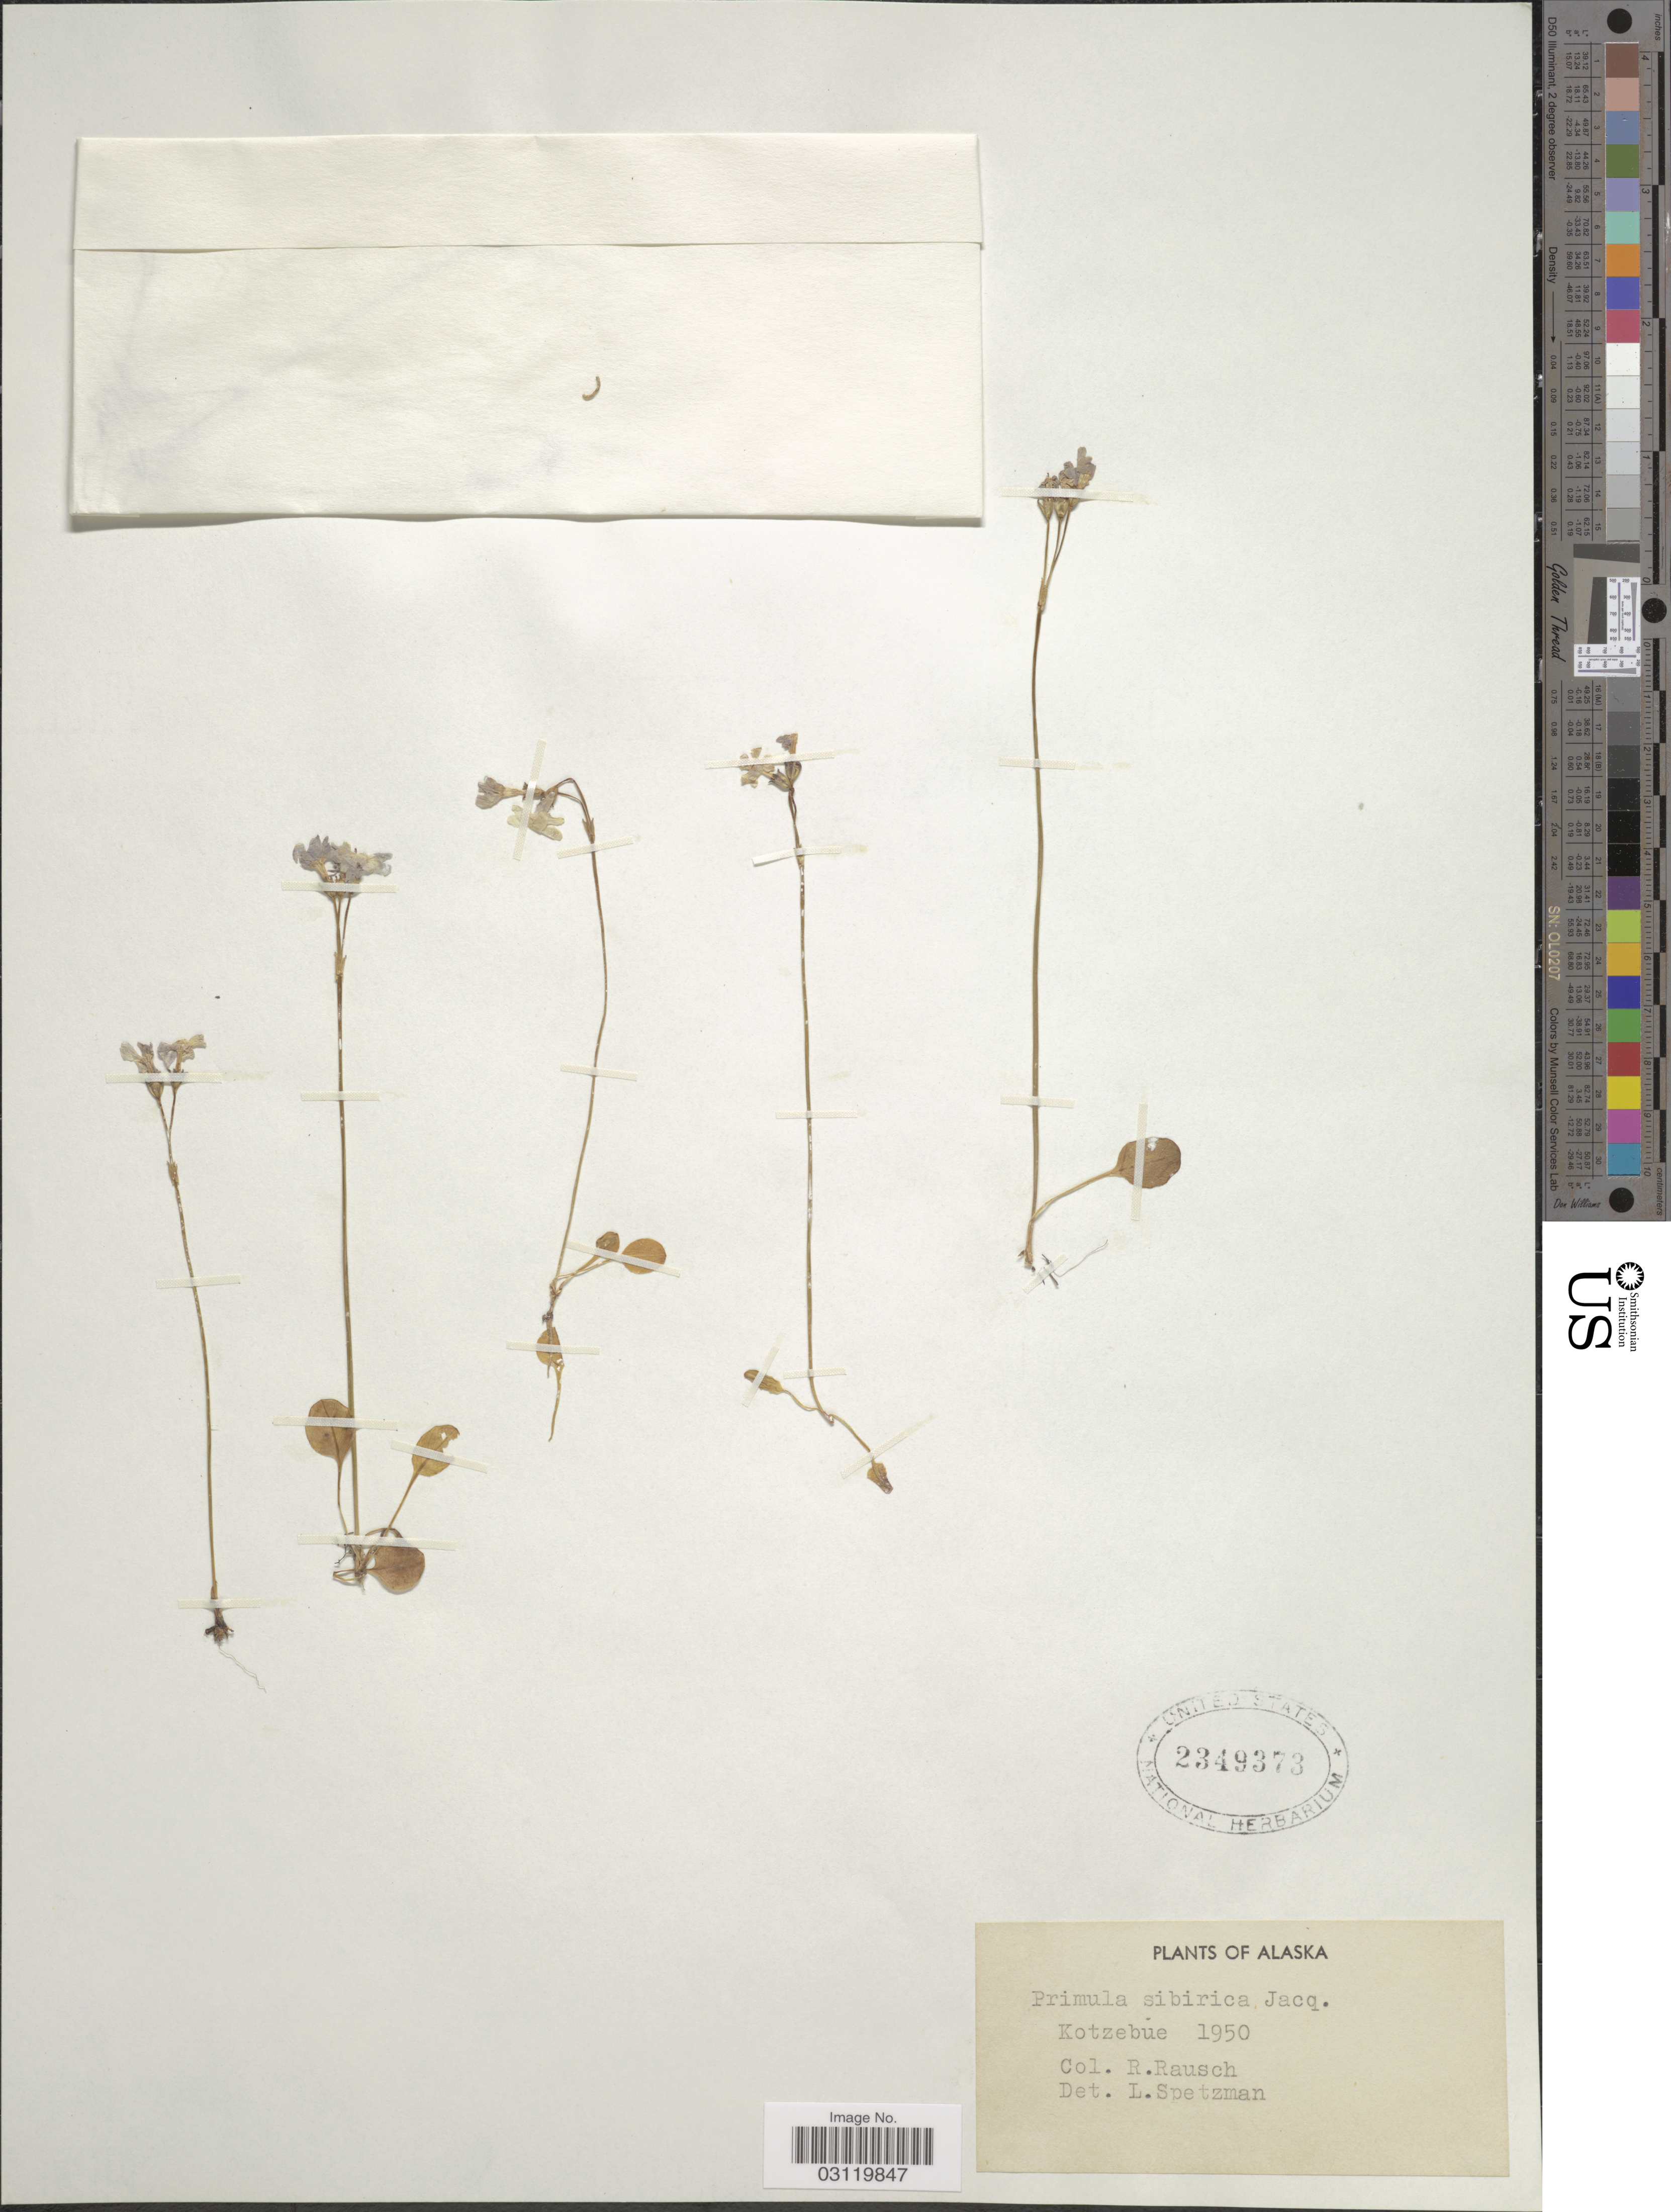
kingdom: Plantae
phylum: Tracheophyta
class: Magnoliopsida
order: Ericales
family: Primulaceae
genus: Primula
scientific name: Primula sibirica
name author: Wulfen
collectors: R. Rausch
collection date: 1950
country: United States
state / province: Alaska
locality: Kotzebue.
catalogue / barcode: US 2349373